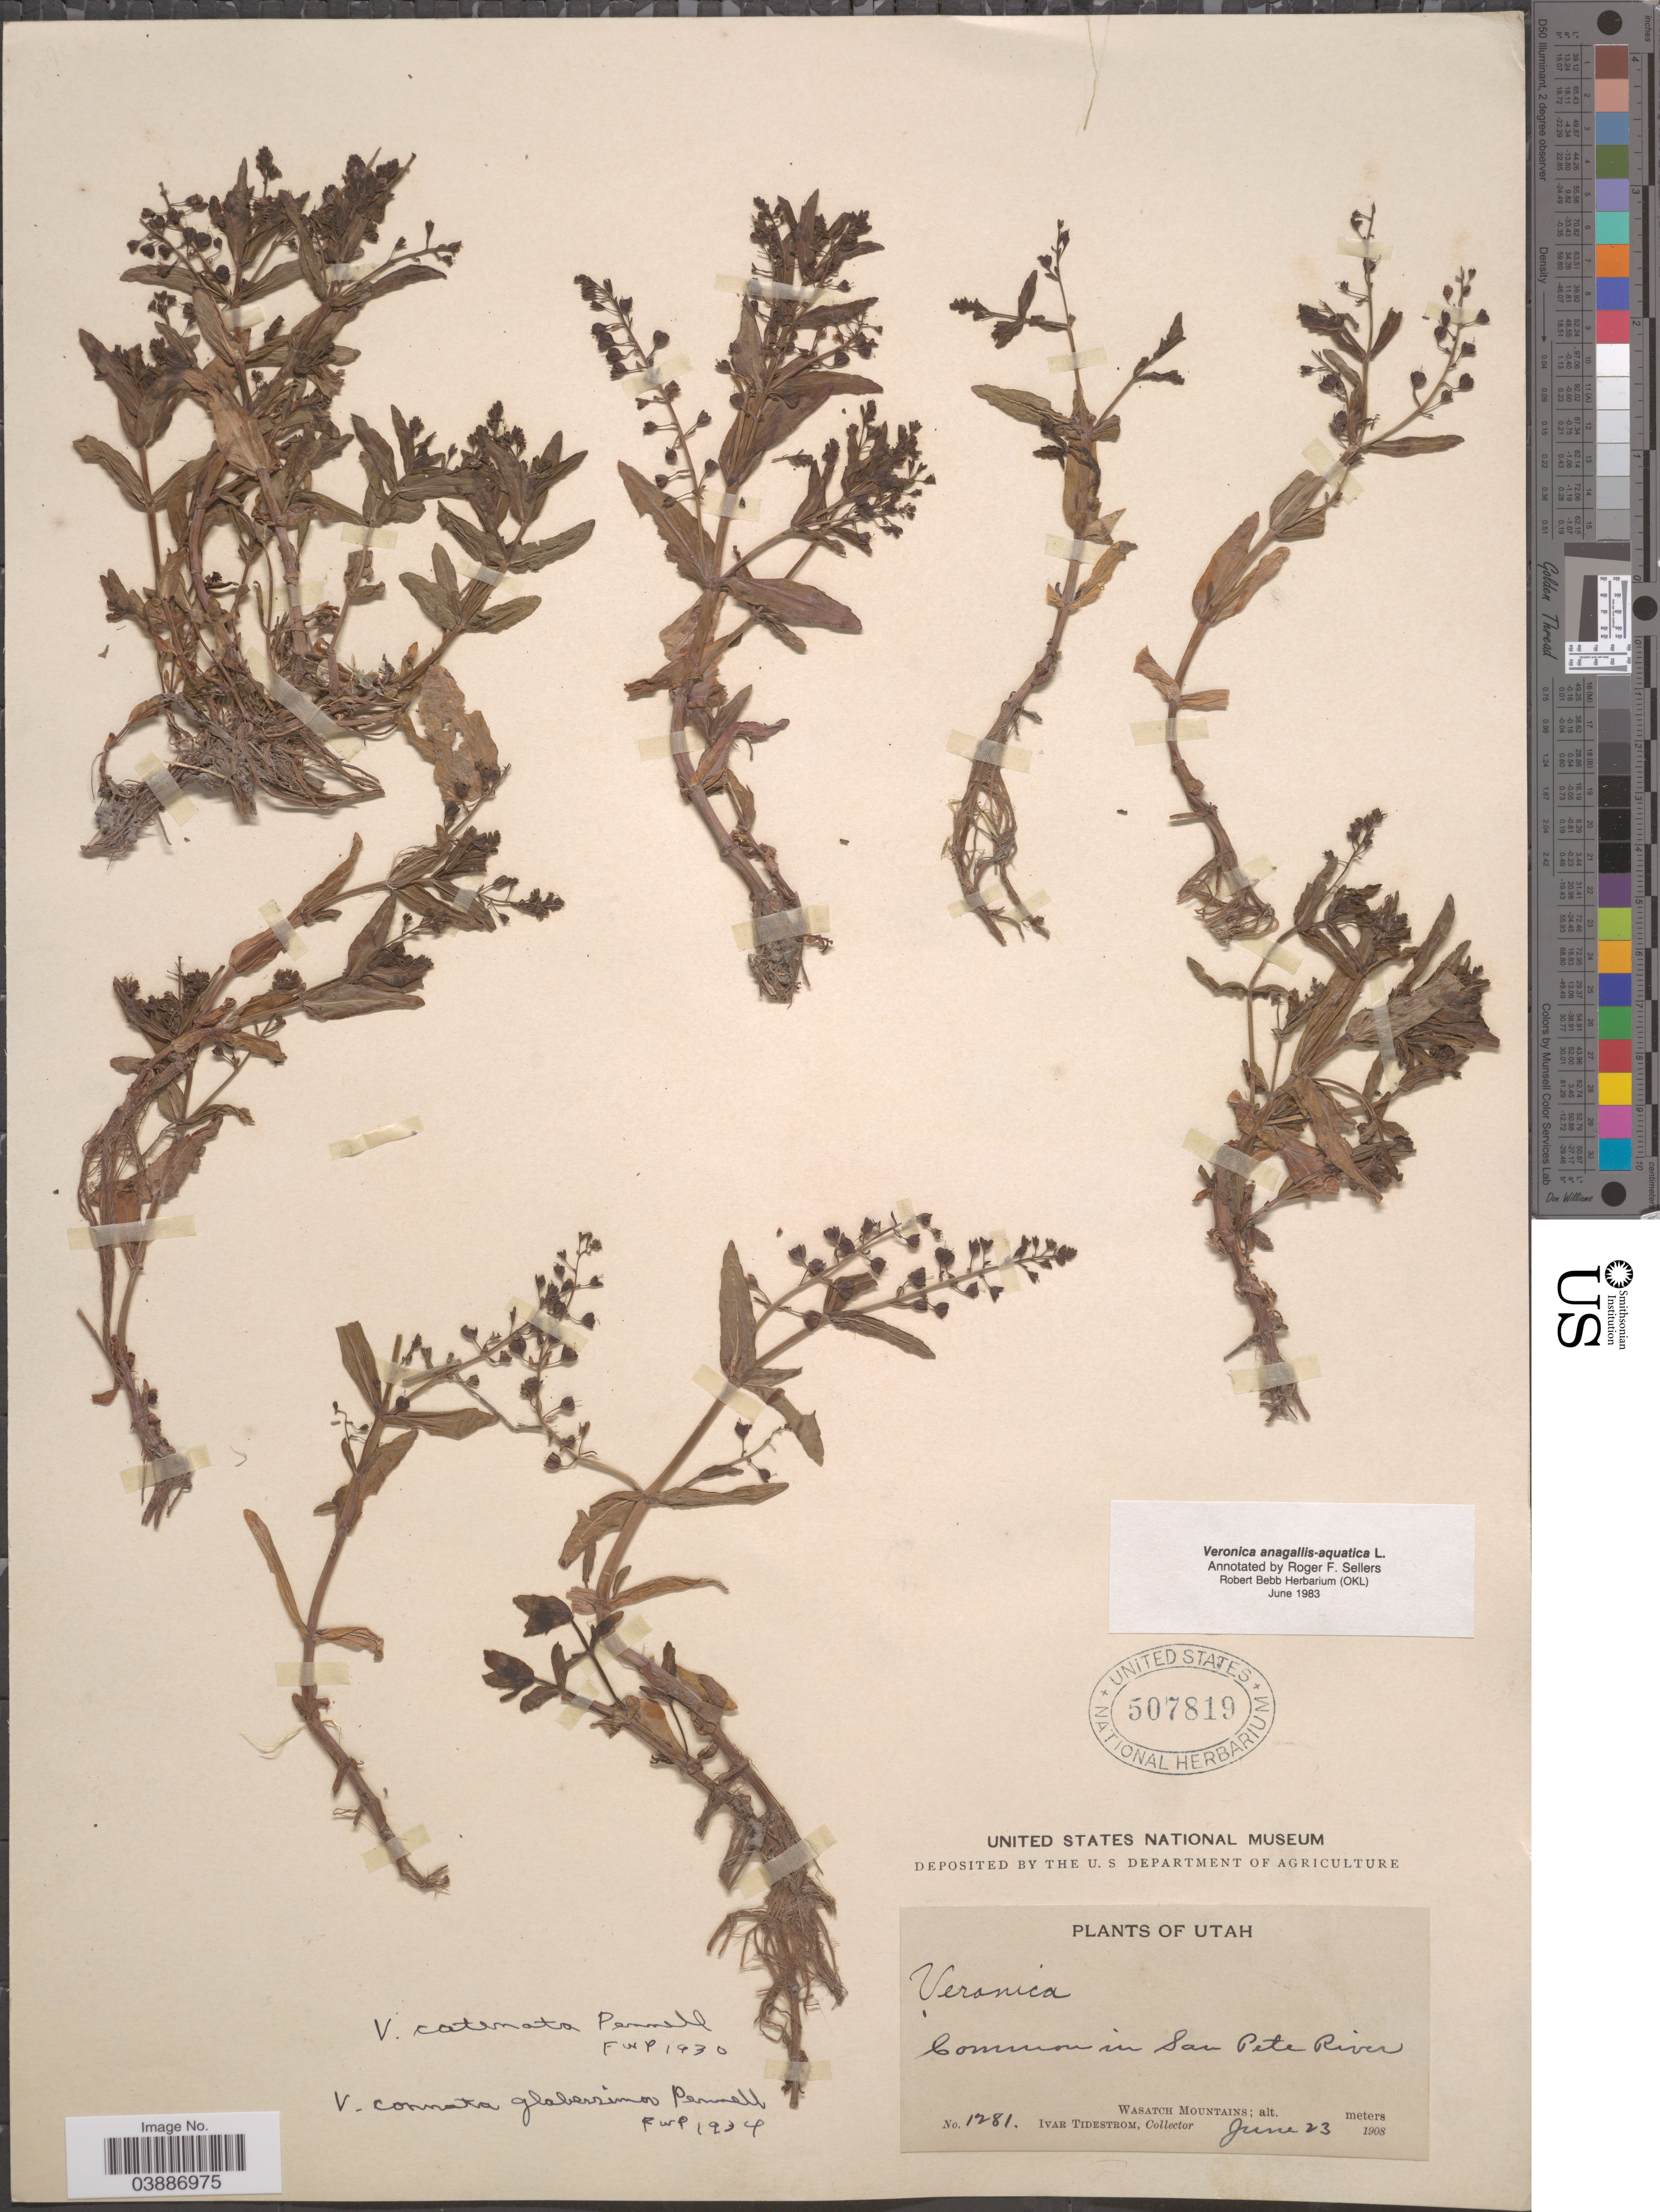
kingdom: Plantae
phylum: Tracheophyta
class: Magnoliopsida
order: Lamiales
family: Plantaginaceae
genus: Veronica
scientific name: Veronica anagallis-aquatica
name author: L.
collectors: I. F. Tidestrom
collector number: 1281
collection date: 1908-06-23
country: United States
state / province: Utah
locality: Common in San Pete River. Wasatch Mountains.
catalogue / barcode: US 507819